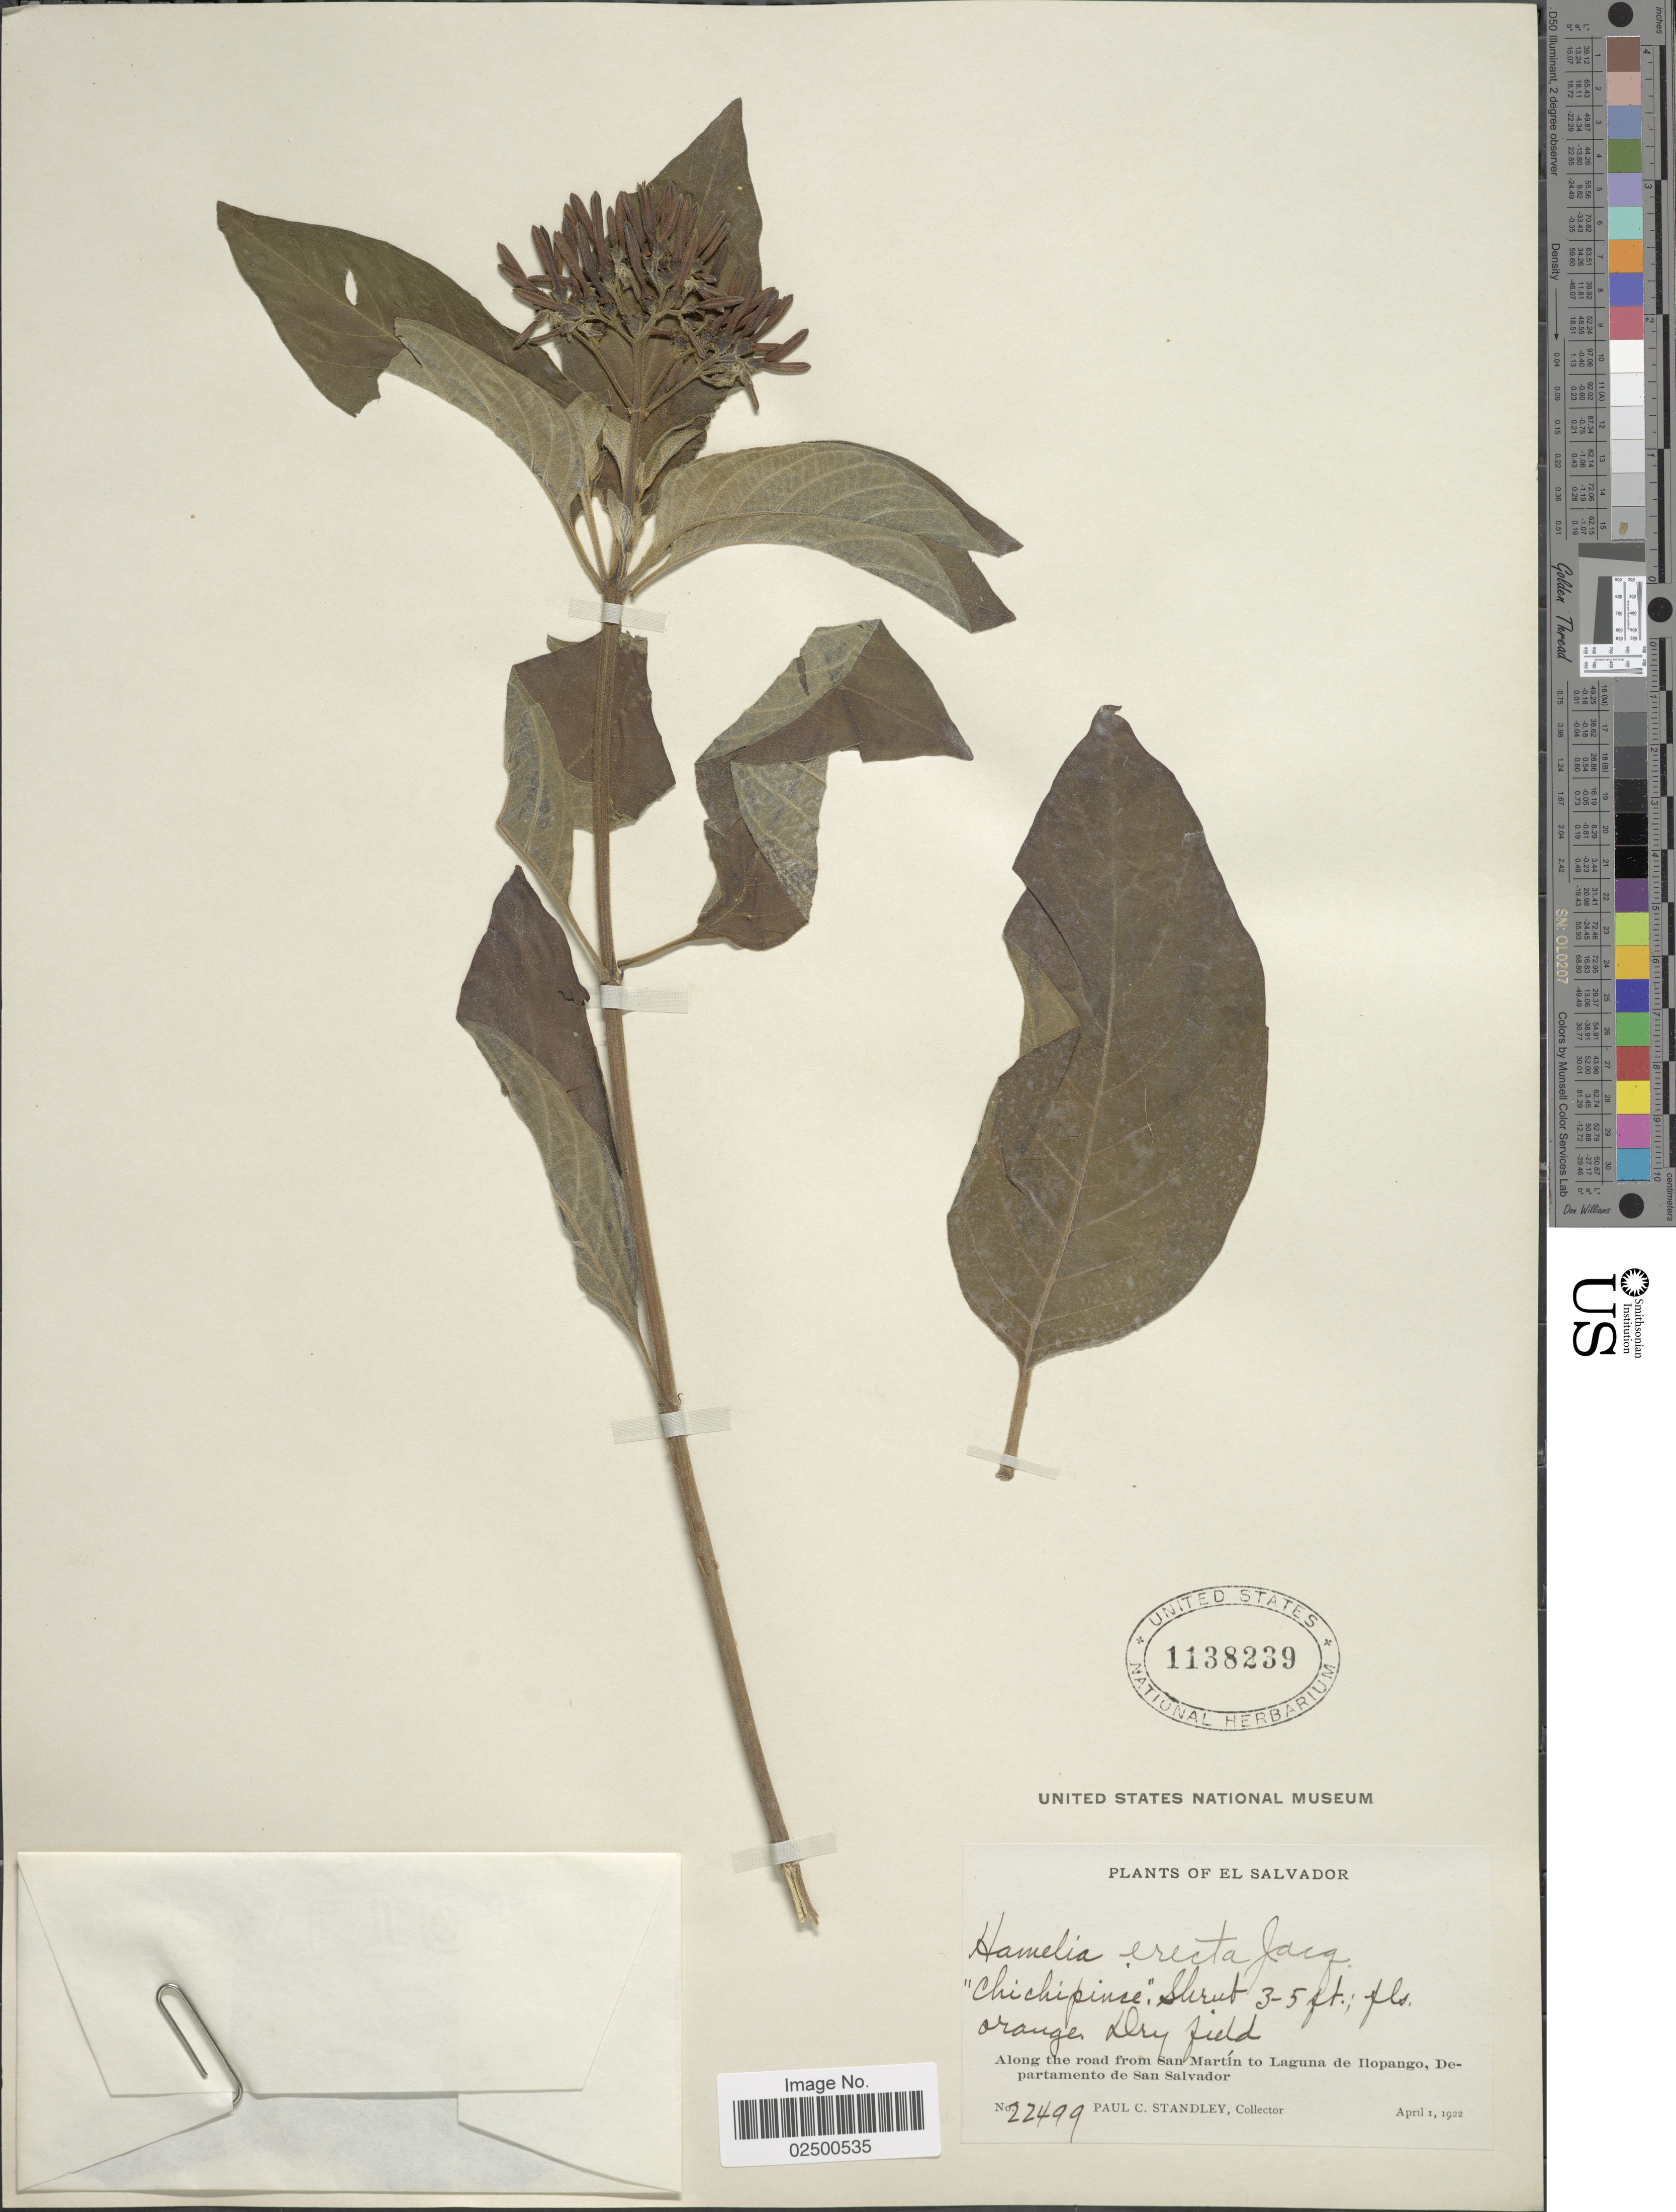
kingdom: Plantae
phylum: Tracheophyta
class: Magnoliopsida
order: Gentianales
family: Rubiaceae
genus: Hamelia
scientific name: Hamelia erecta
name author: Jacq.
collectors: P. C. Standley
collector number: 22499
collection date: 1922-04-01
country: El Salvador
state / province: San Salvador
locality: Along the road from San Martin to Laguna de Ilopango, Departamento de San Salvador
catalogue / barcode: US 1138239